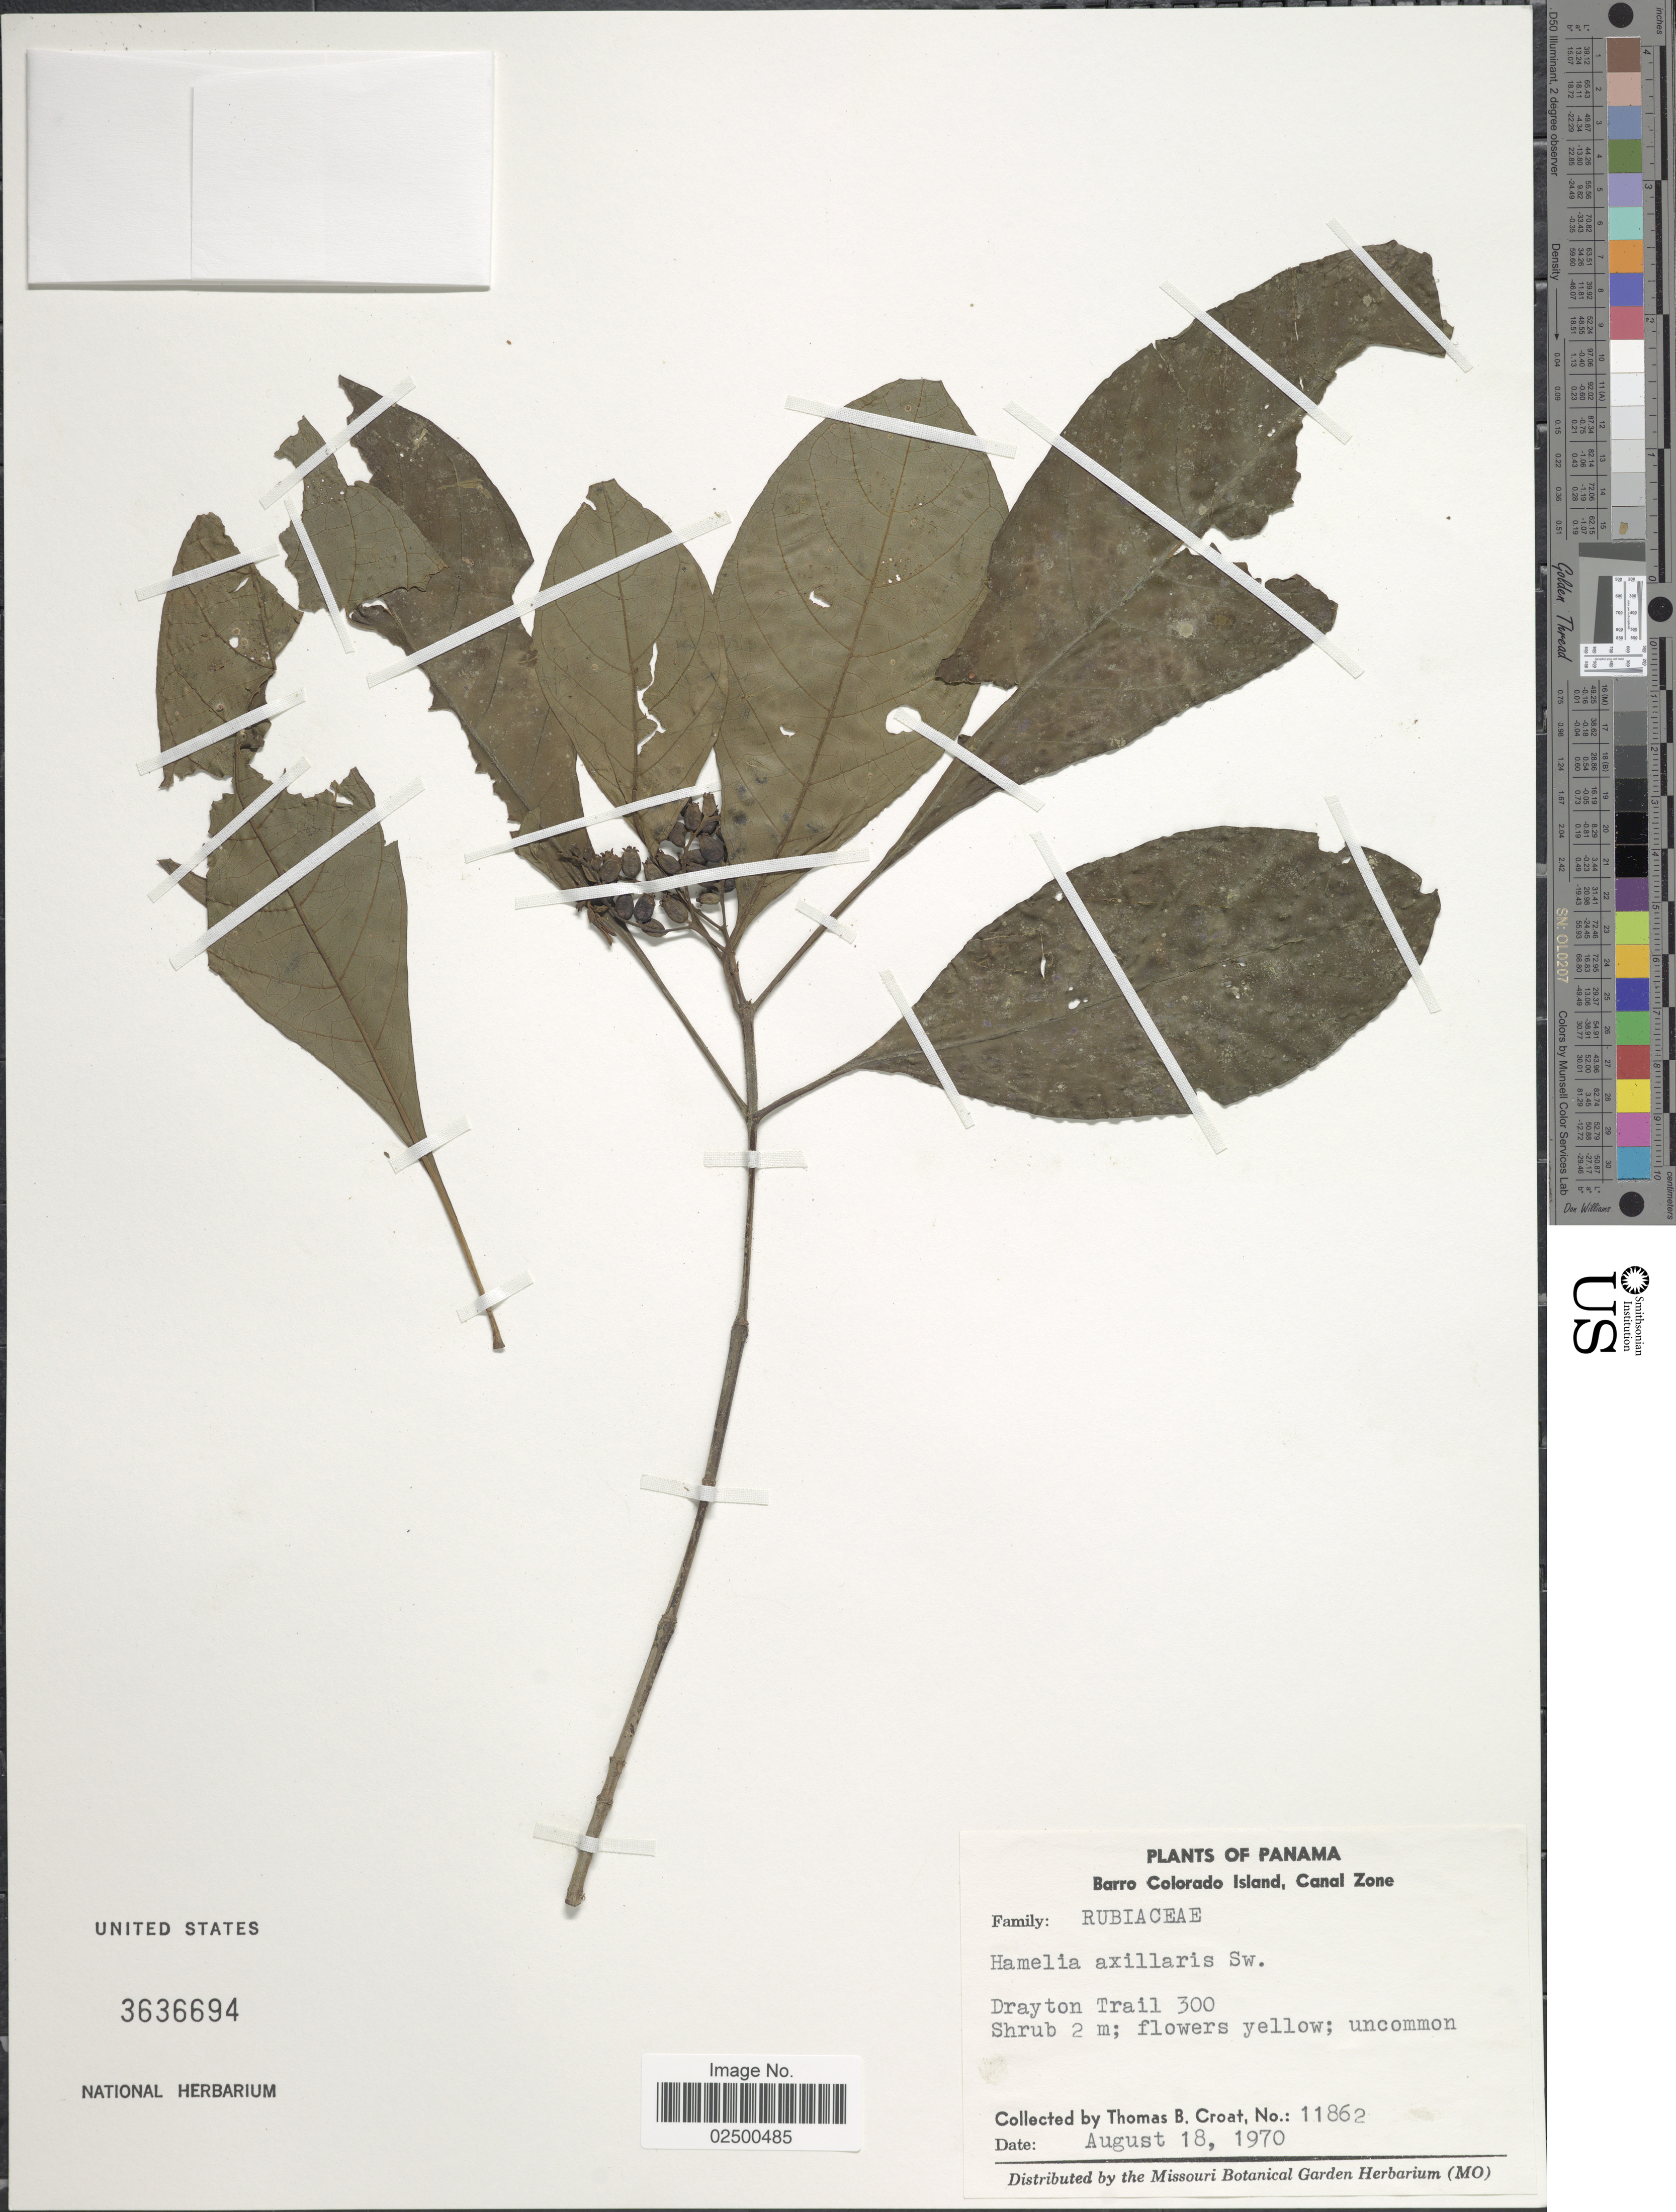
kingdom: Plantae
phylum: Tracheophyta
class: Magnoliopsida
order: Gentianales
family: Rubiaceae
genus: Hamelia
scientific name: Hamelia axillaris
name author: Sw.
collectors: T. B. Croat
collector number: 11862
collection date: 1970-08-18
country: Panama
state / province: Panamá Oeste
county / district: Canal Zone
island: Barro Colorado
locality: Barro Colorado Island, Canal Zone, Drayton Trail 300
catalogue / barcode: US 3636694